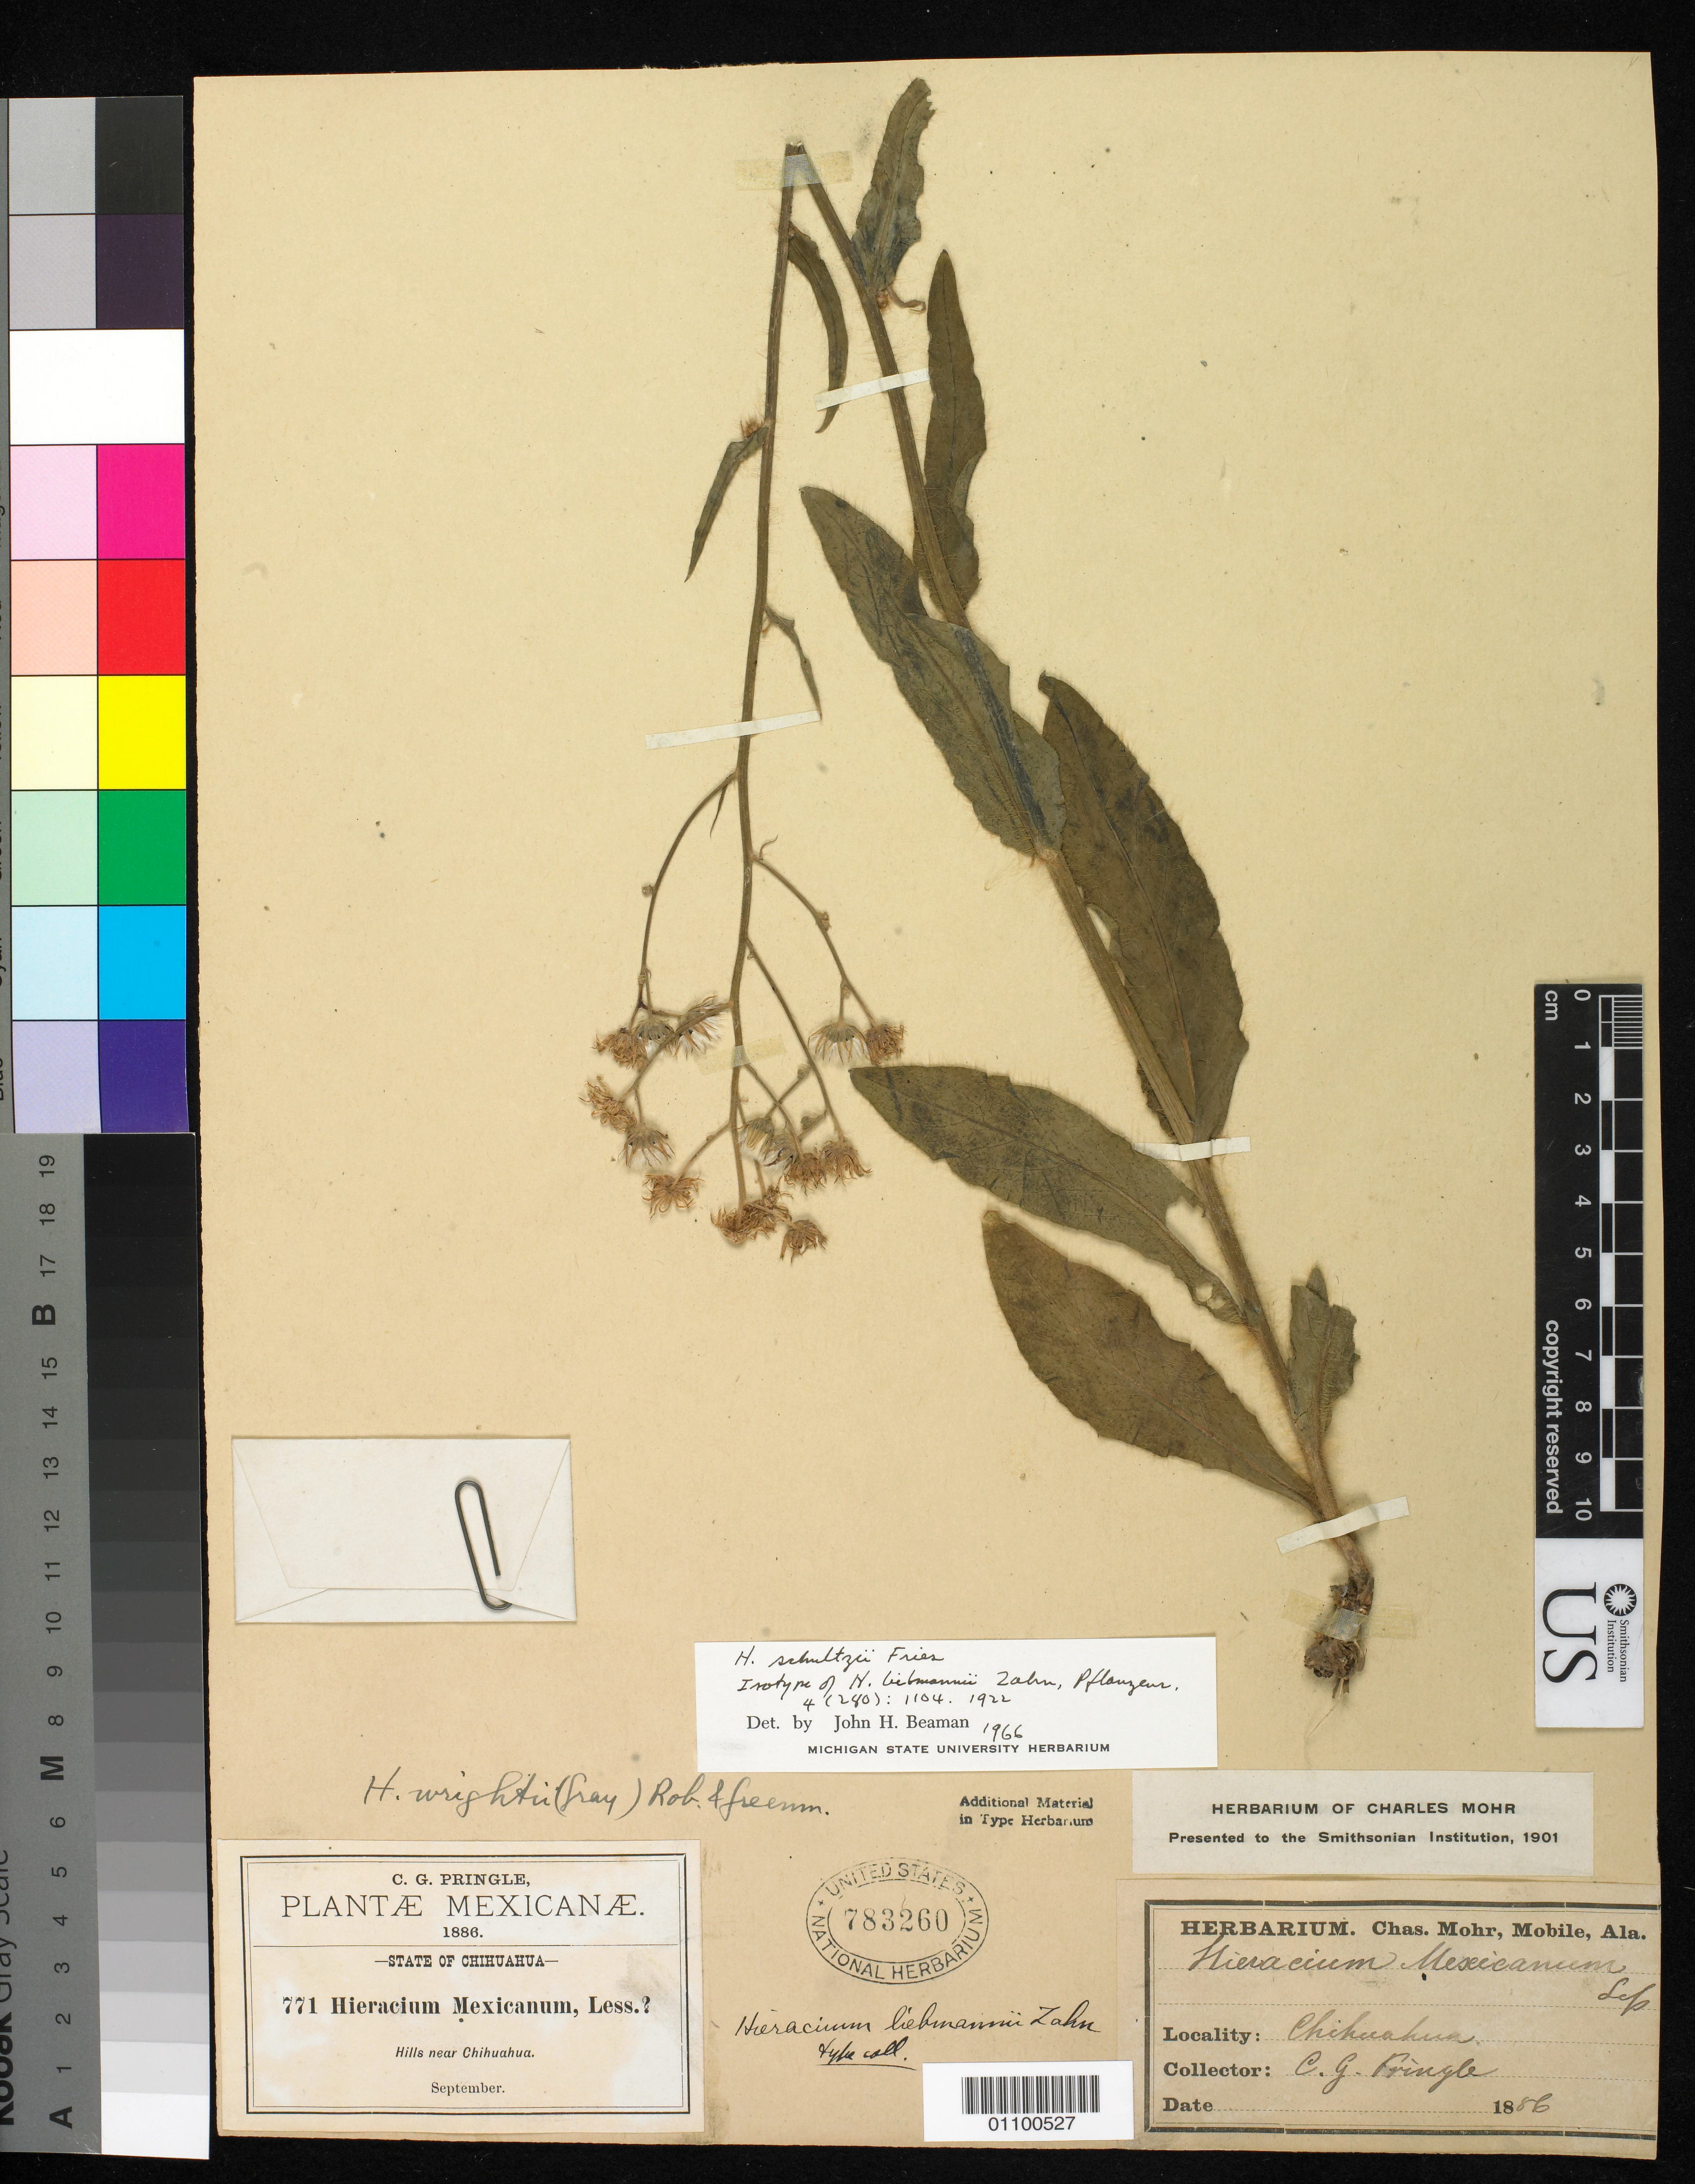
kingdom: Plantae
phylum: Tracheophyta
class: Magnoliopsida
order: Asterales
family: Asteraceae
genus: Hieracium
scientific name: Hieracium liebmannii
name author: Zahn in Engl.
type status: Isotype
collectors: C. G. Pringle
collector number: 771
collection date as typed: Sep 1886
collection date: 1886-09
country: Mexico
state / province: Chihuahua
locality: Hills near Chihuahua.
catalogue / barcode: US 783260